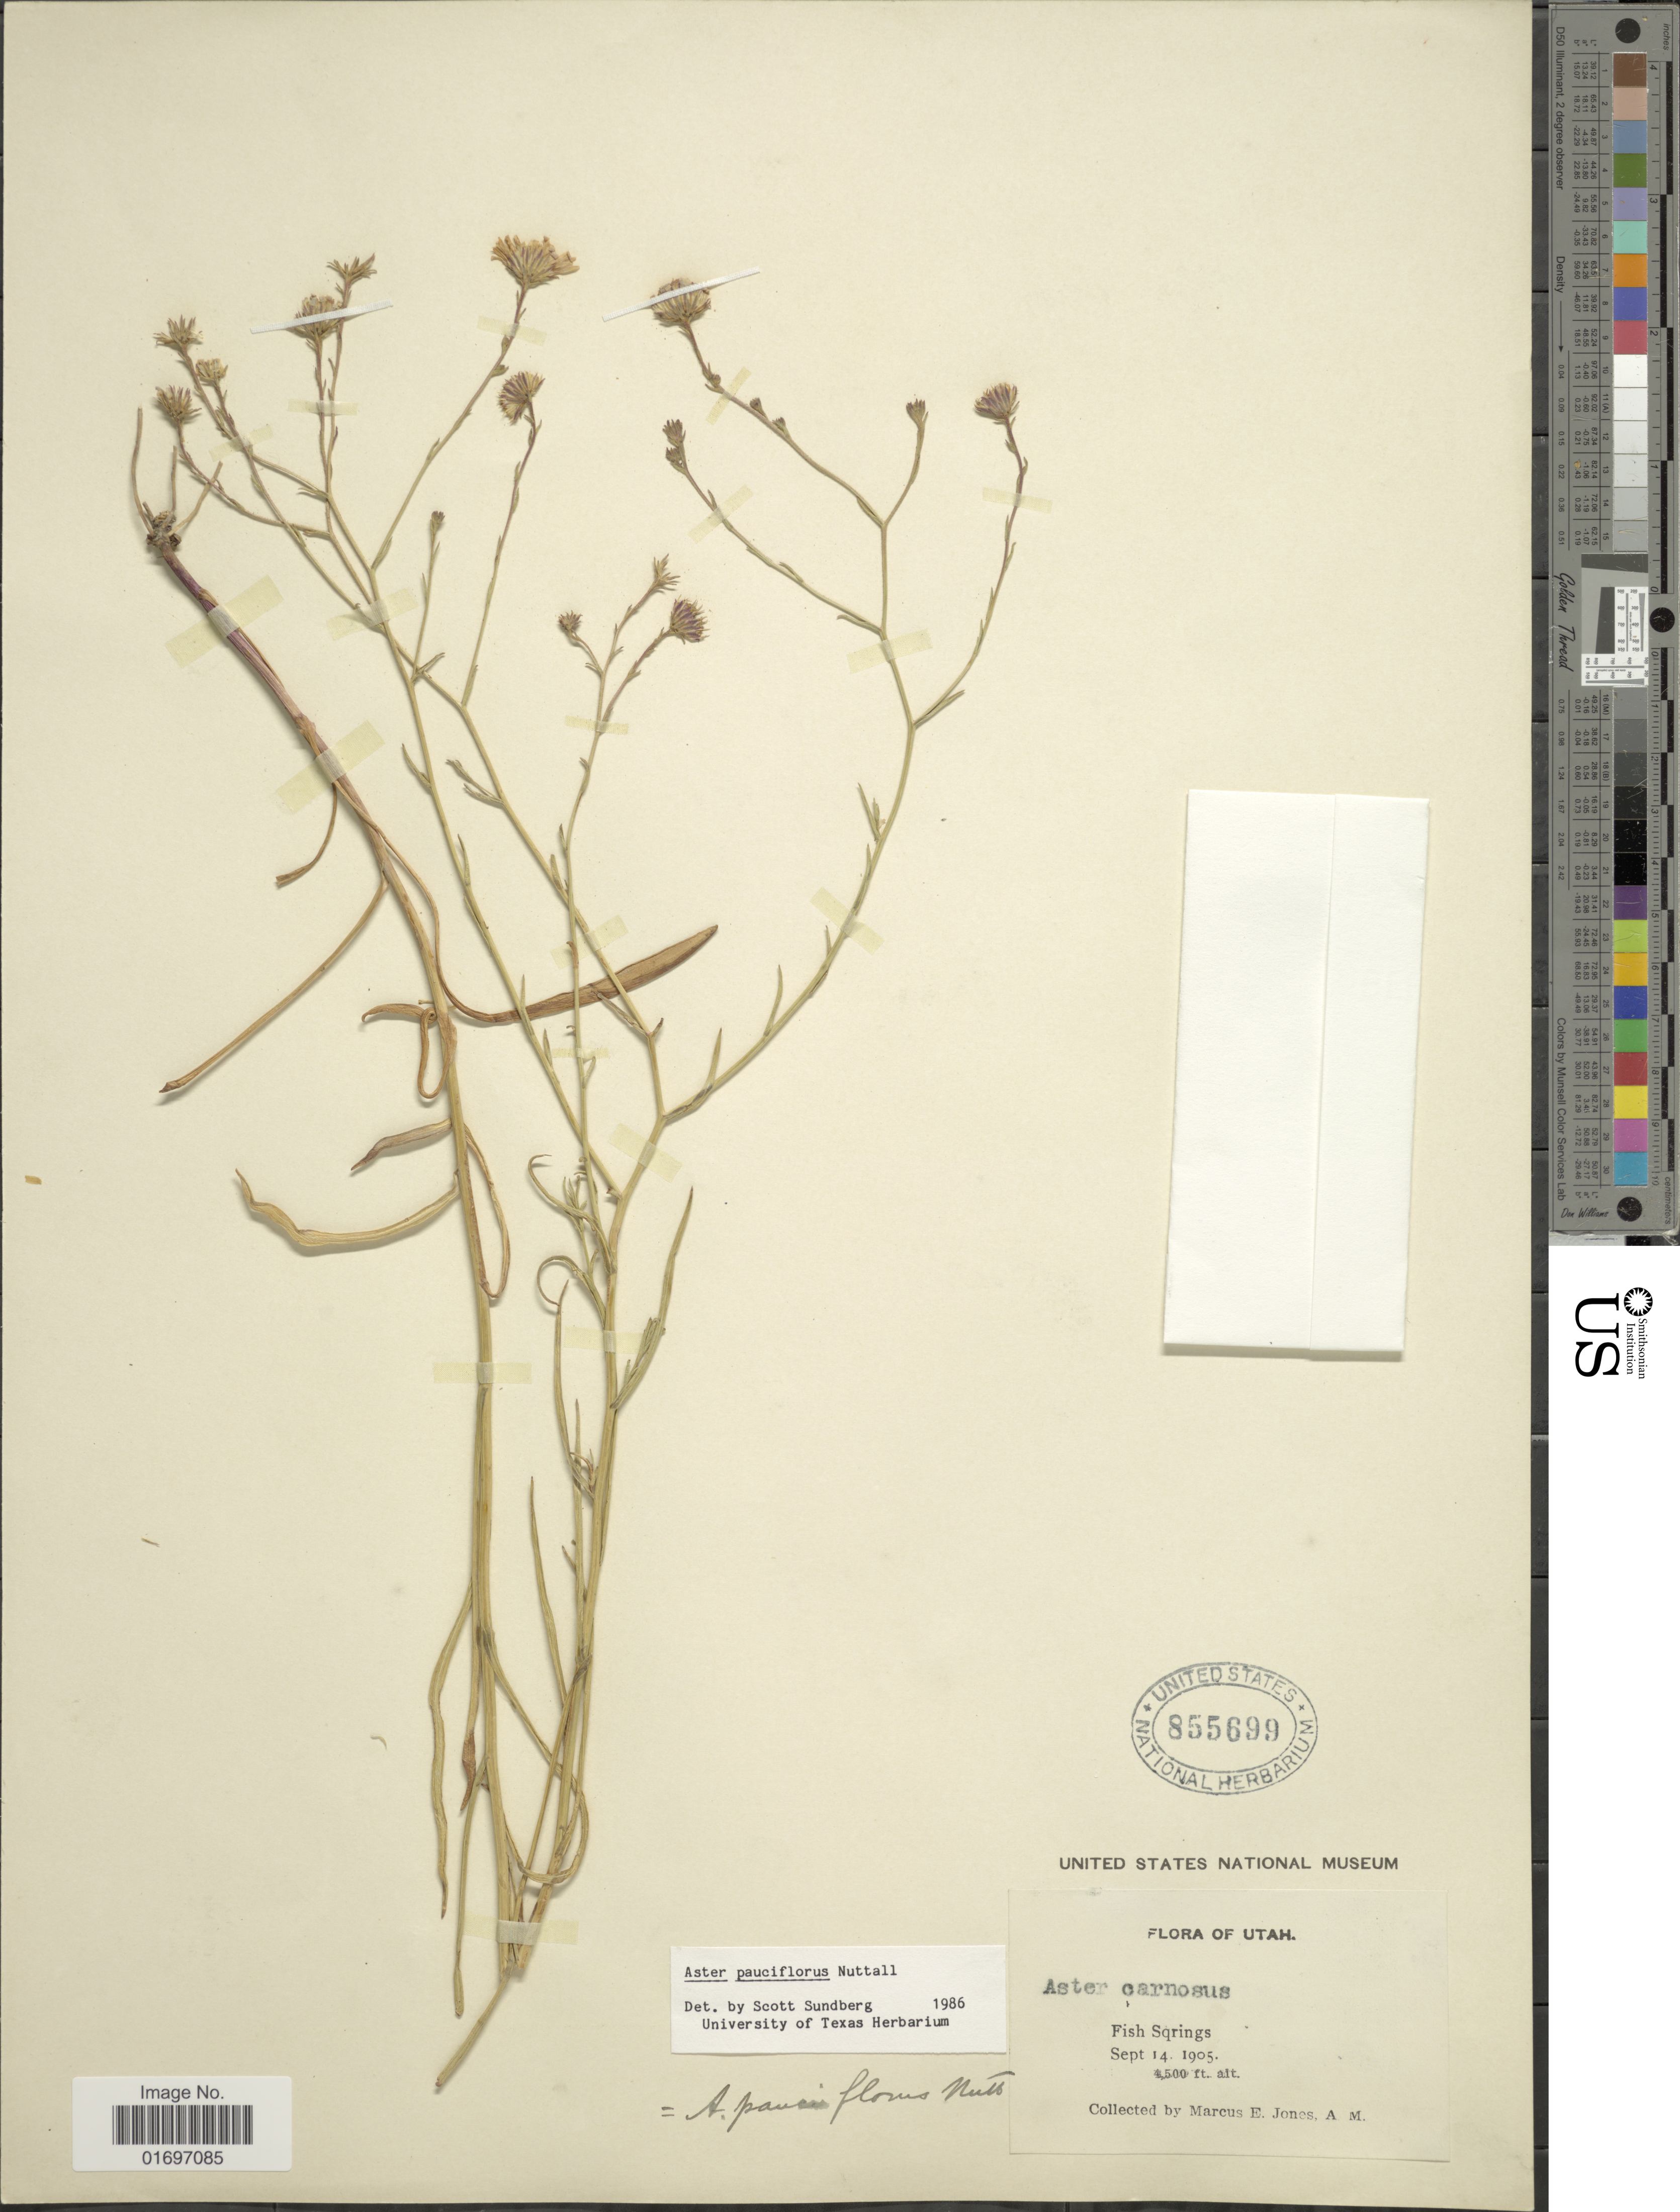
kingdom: Plantae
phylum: Tracheophyta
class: Magnoliopsida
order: Asterales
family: Asteraceae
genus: Almutaster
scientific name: Almutaster pauciflorus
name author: (Nutt.) Á. Löve & D. Löve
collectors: M. E. Jones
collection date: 1905-09-14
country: United States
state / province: Utah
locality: Utah. Fish Springs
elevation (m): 1372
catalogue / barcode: US 855699